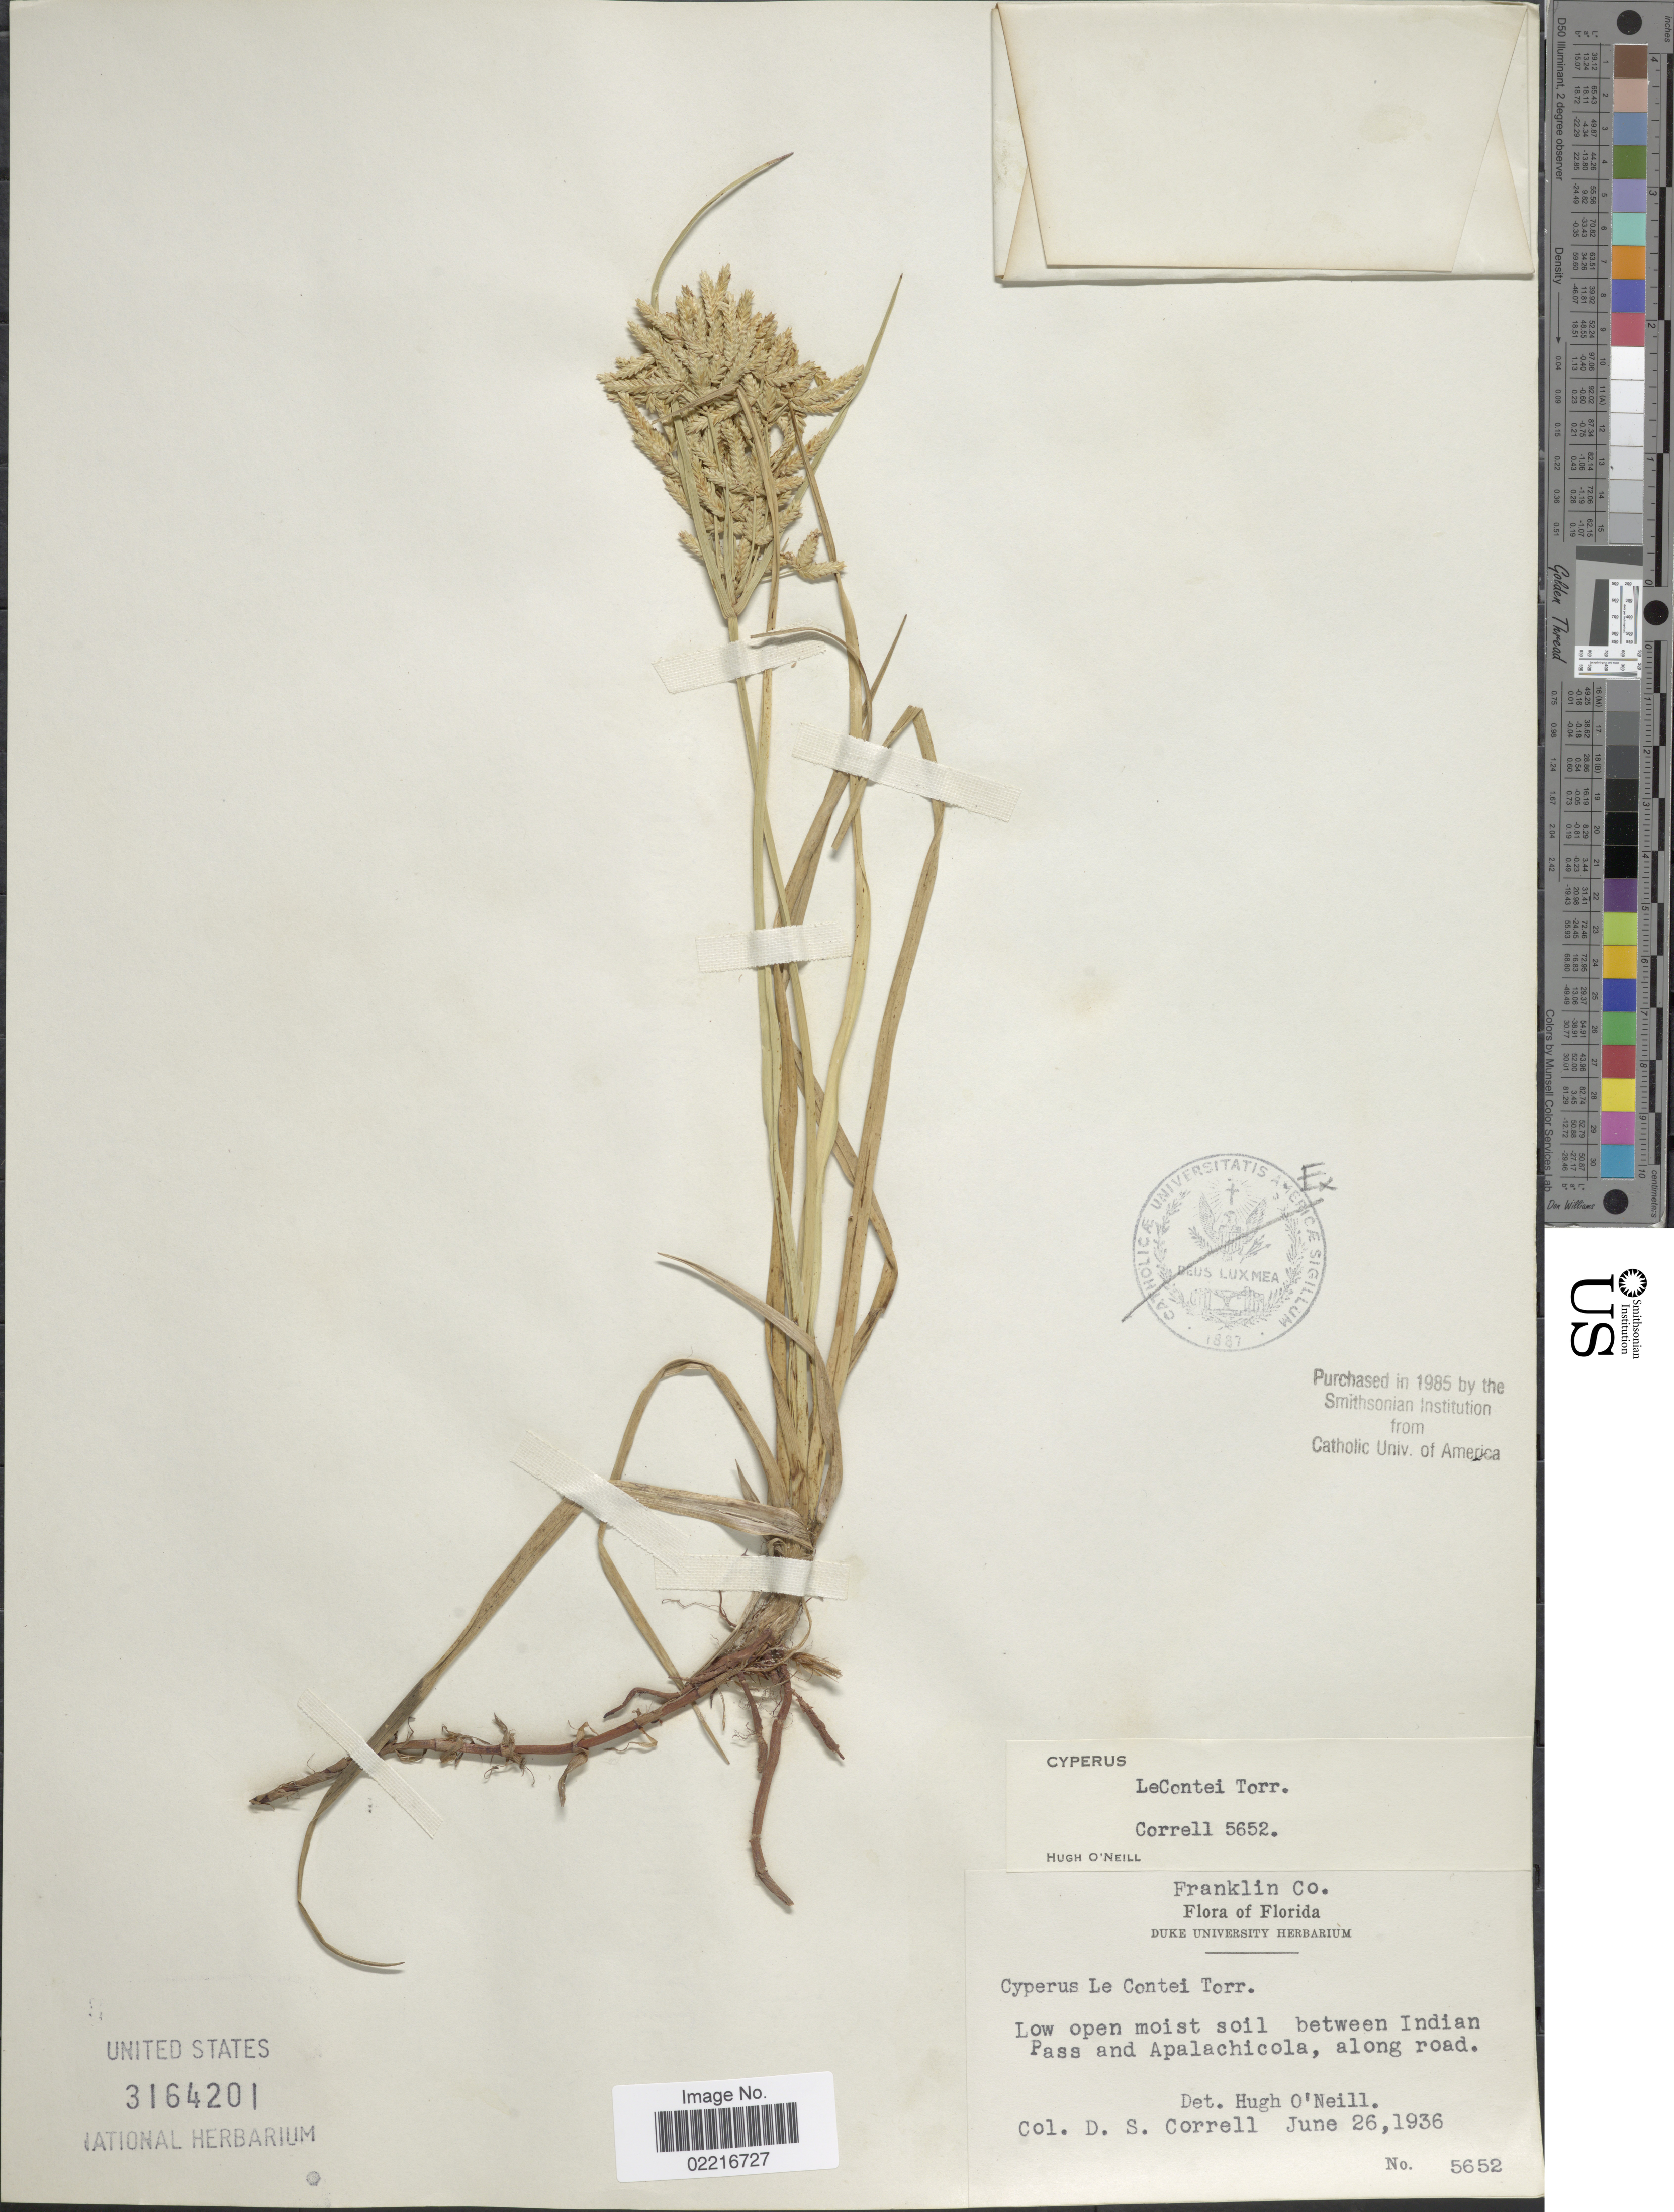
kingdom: Plantae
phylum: Tracheophyta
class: Liliopsida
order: Poales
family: Cyperaceae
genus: Cyperus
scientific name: Cyperus lecontei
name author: Torr. ex Steud.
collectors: D. S. Correll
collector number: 5652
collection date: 1936-06-26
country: United States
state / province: Florida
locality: Franklin Co. Between Indian Pass and Apalachicola, along road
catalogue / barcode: US 3164201